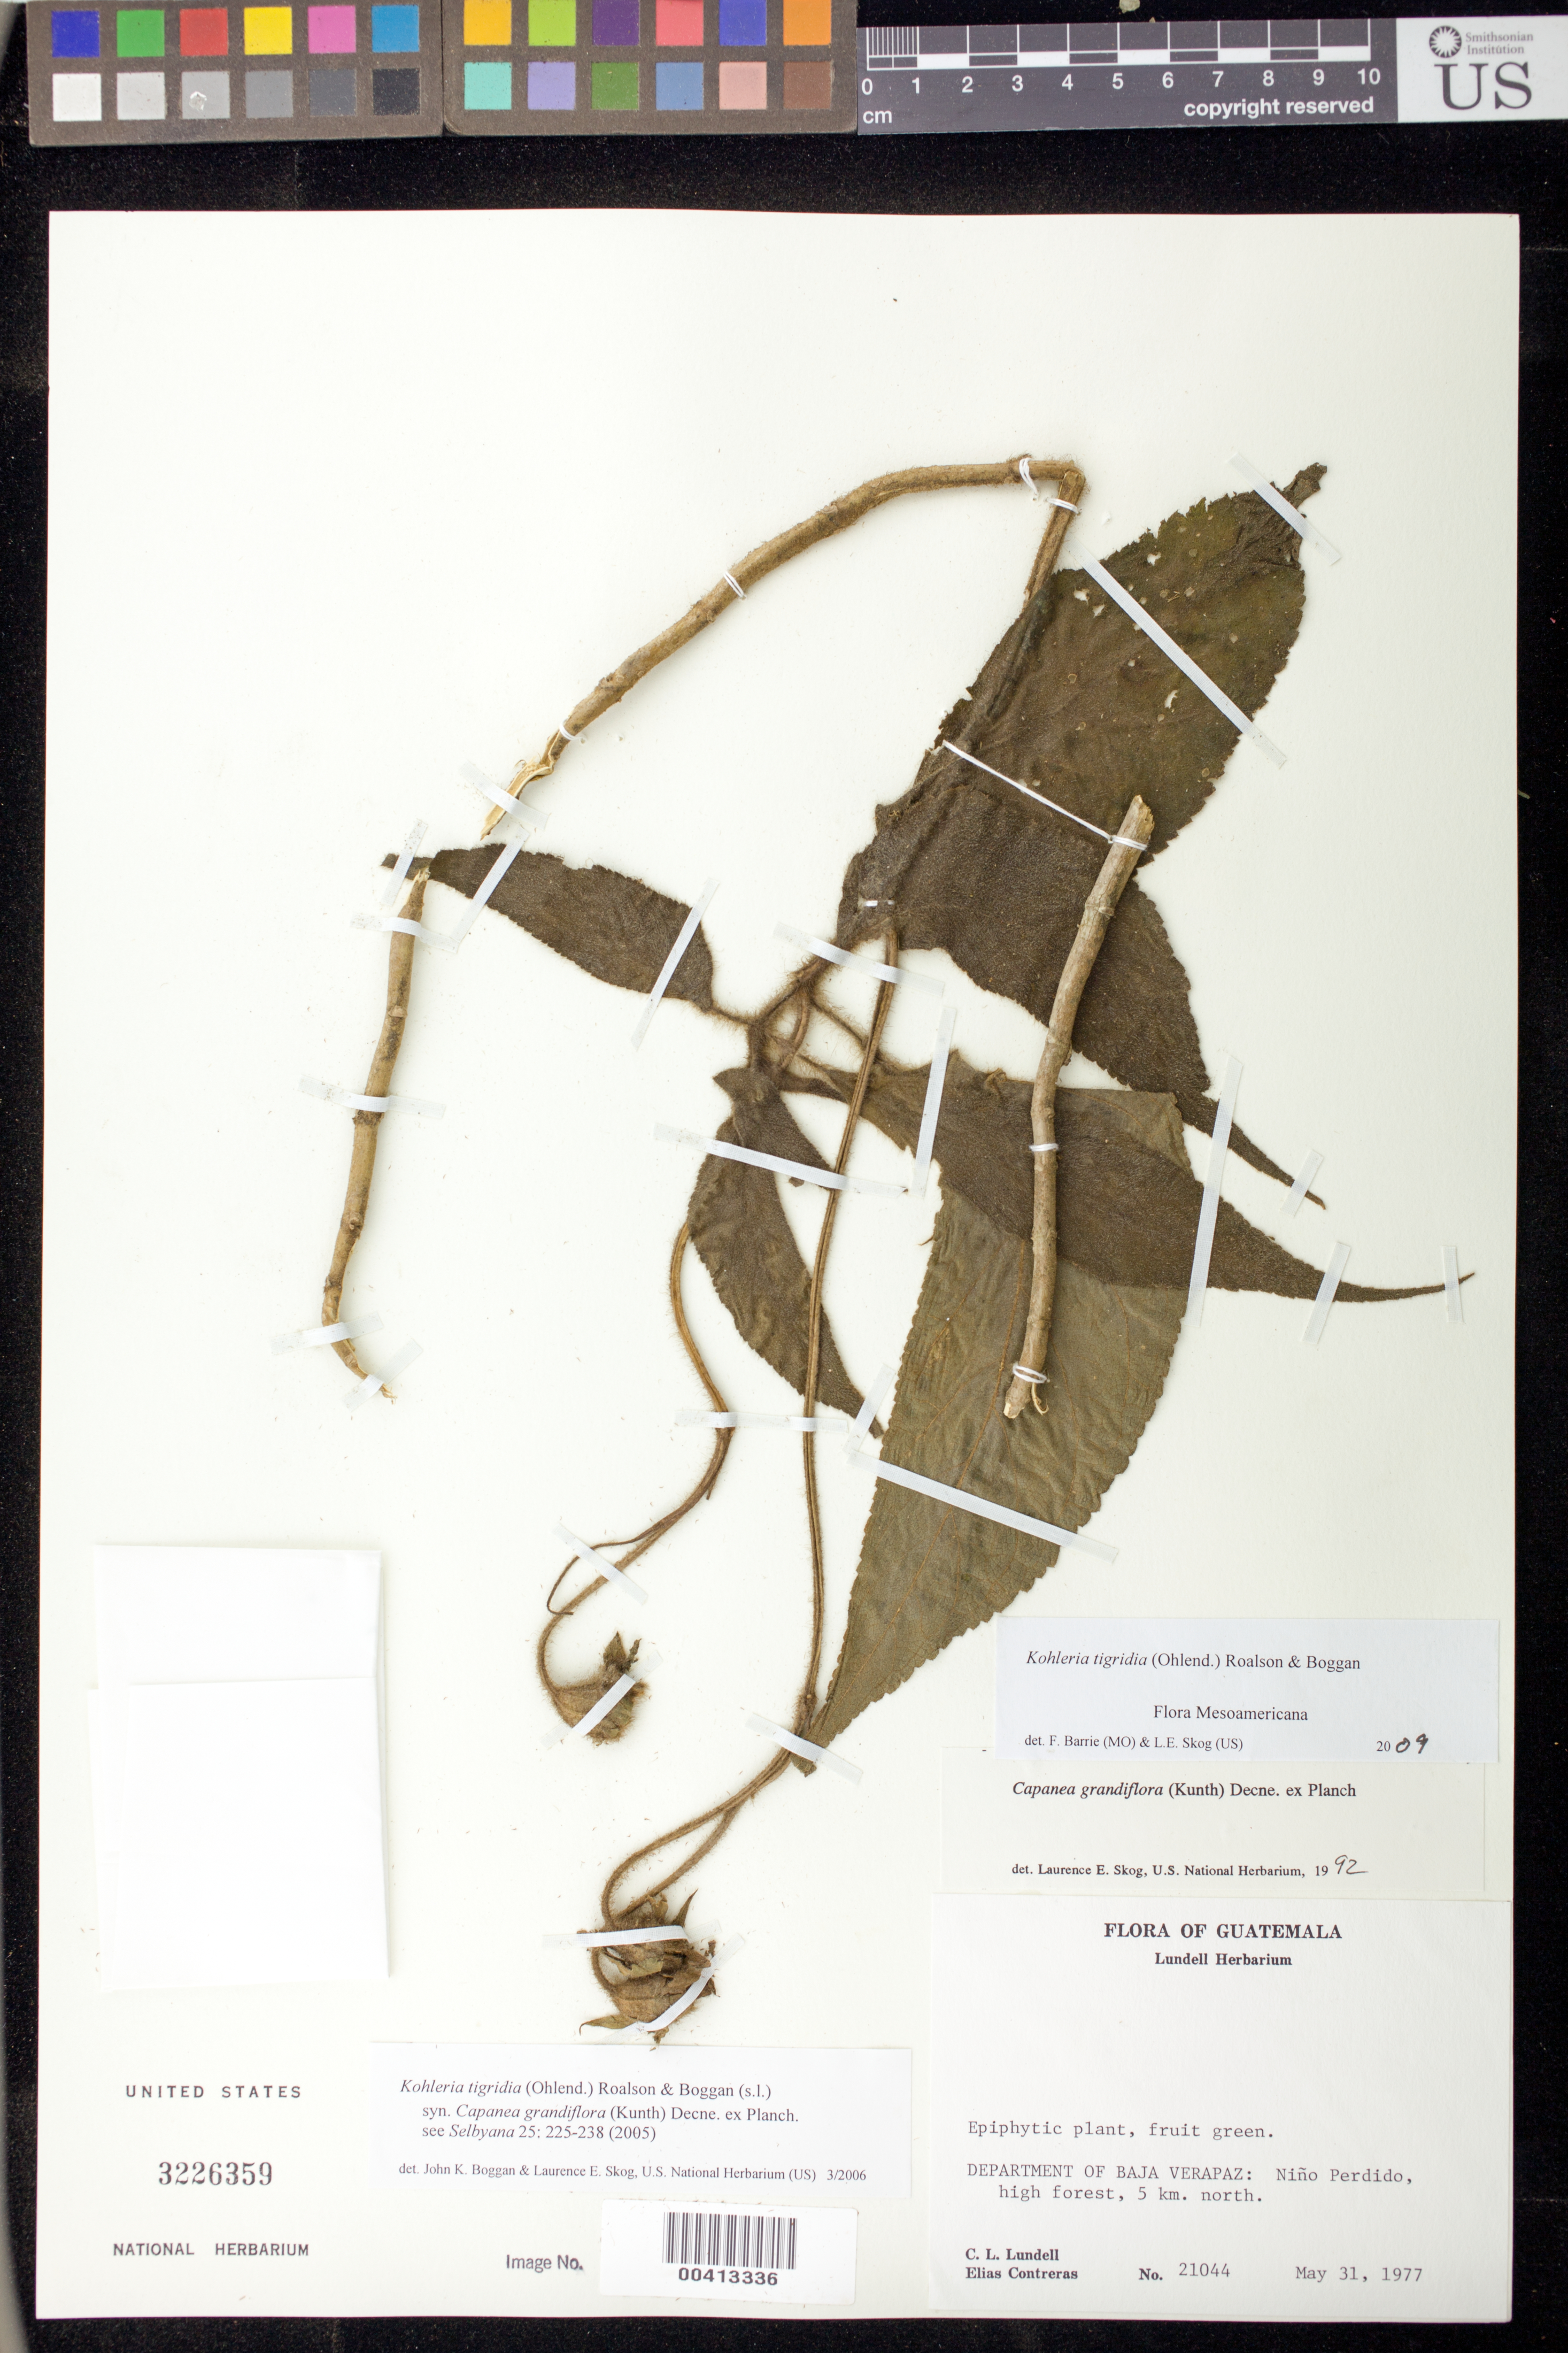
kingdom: Plantae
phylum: Tracheophyta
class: Magnoliopsida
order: Lamiales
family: Gesneriaceae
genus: Kohleria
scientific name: Kohleria tigridia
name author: (Ohlend.) Roalson & Boggan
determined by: Boggan, J. K.; Skog, L. E.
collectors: C. L. Lundell & E. Contreras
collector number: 21044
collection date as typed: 31 May 1977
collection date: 1977-05-31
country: Guatemala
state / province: Baja Verapaz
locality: Nino Perdido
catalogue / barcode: US 3226359